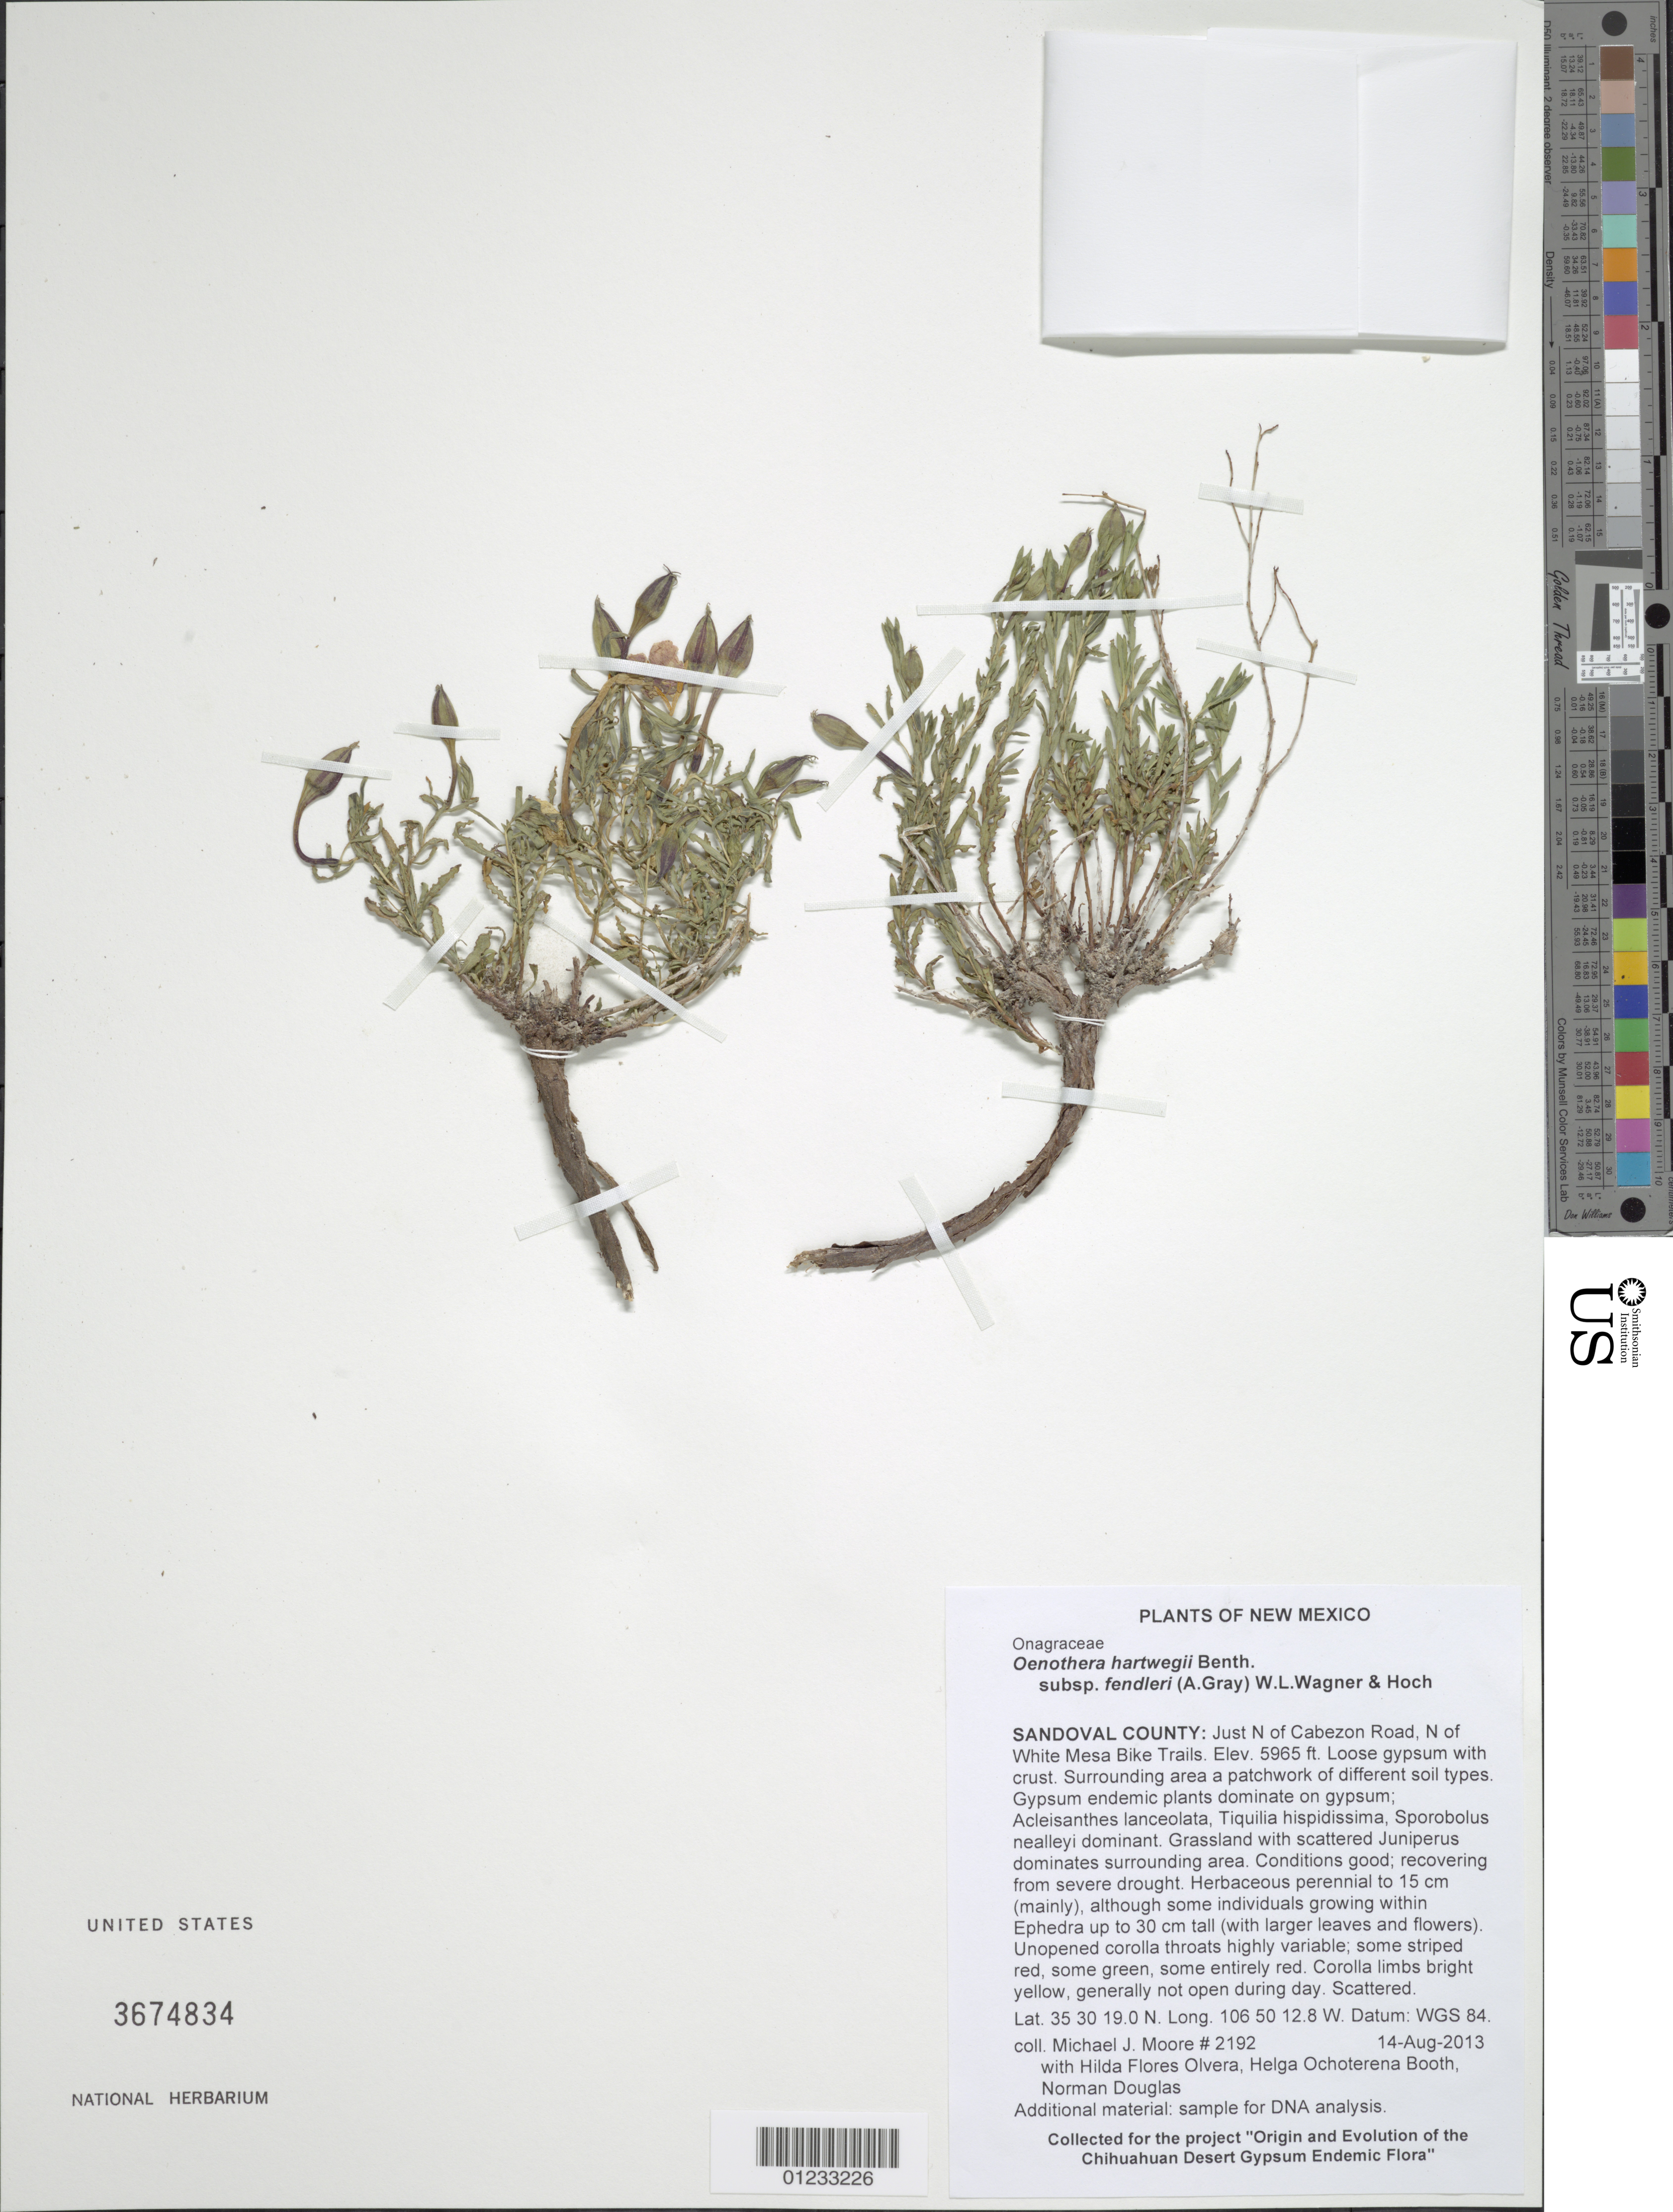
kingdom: Plantae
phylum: Tracheophyta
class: Magnoliopsida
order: Myrtales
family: Onagraceae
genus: Oenothera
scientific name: Oenothera hartwegii subsp. fendleri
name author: (A. Gray) W.L. Wagner & Hoch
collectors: M. J. Moore, H. Flores Olvera, H. Ochoterena-Booth & N. Douglas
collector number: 2192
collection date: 2009-08-13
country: United States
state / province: New Mexico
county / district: Sandoval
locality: Just N of Cabezon Road, N of White Mesa Bike Trails.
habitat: Loose gypsum with crust. Surrounding area a patchwork of different soil types. Gypsum endemic plants dominate on gypsum; Acleisanthes lanceolata, Tiquilia hispidissima, Sporobolus nealleyi dominant. Grassland with scattered Juniperus dominates surround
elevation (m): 1818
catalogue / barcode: US 3674834